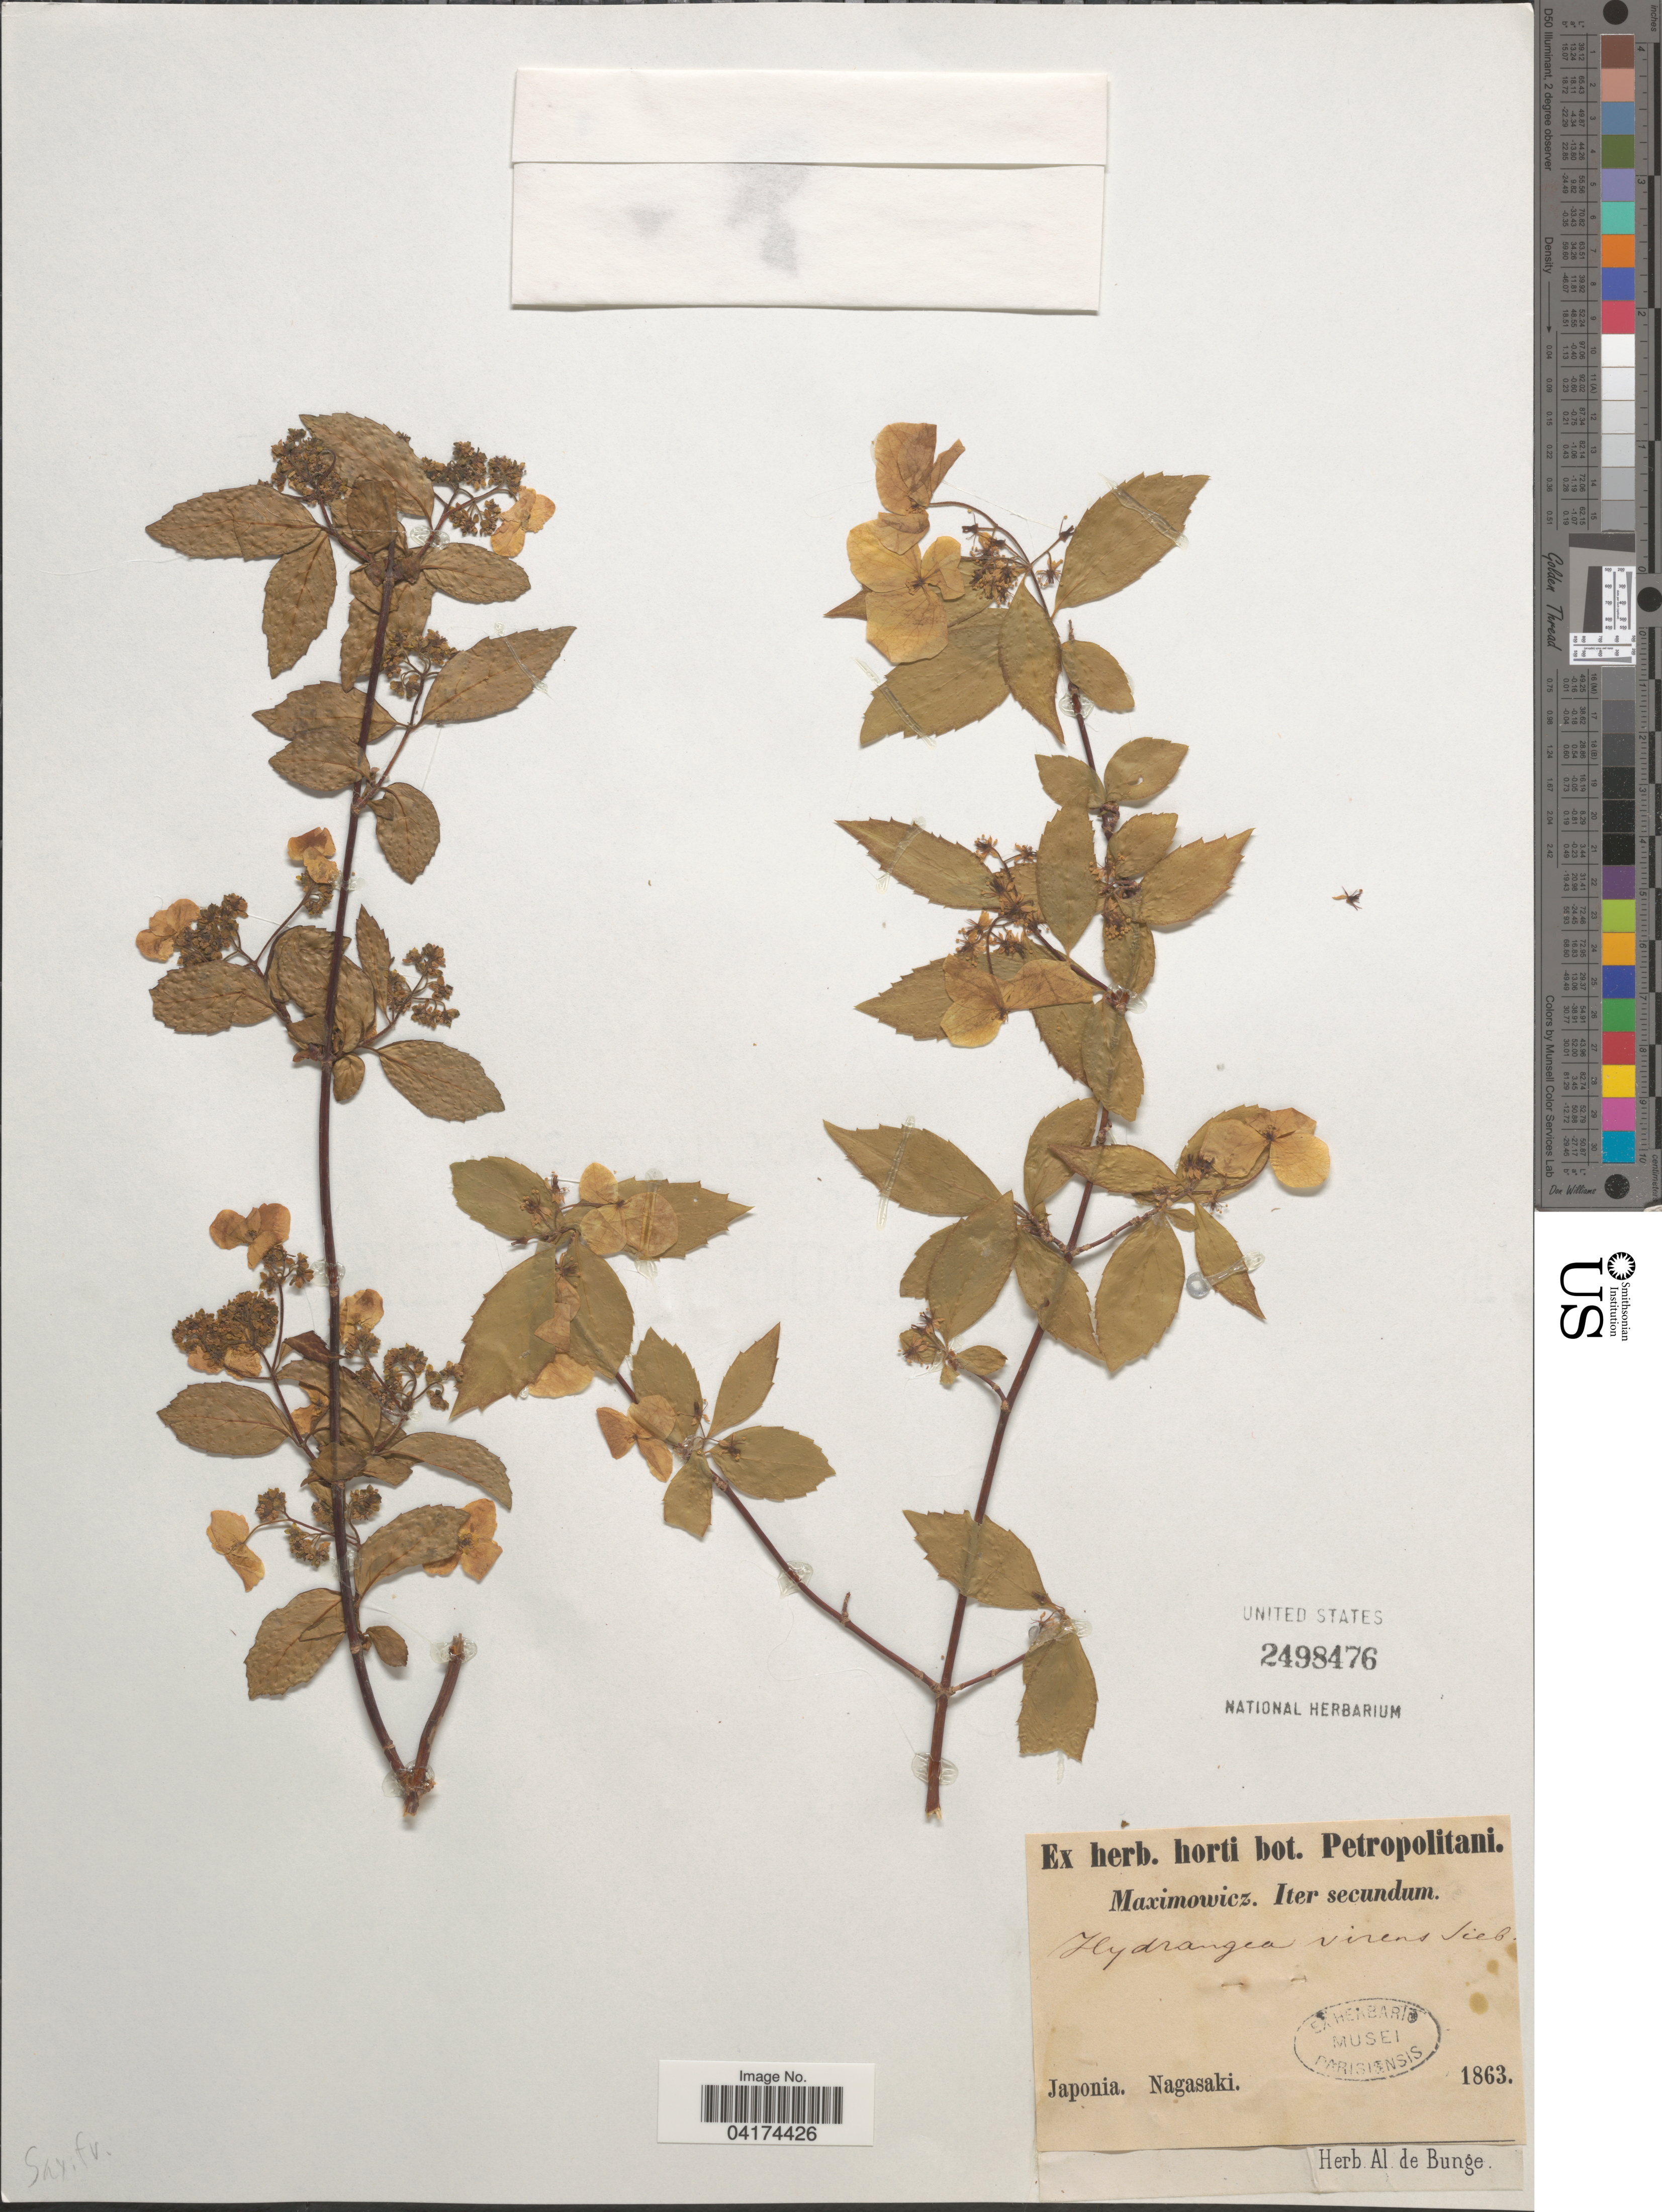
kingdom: Plantae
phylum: Tracheophyta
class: Magnoliopsida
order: Cornales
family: Hydrangeaceae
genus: Hydrangea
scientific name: Hydrangea virens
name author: (Thunb.) Siebold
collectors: Maximowicz, --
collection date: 1863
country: Japan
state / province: Nagasaki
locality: Japonia.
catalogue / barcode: US 2498476